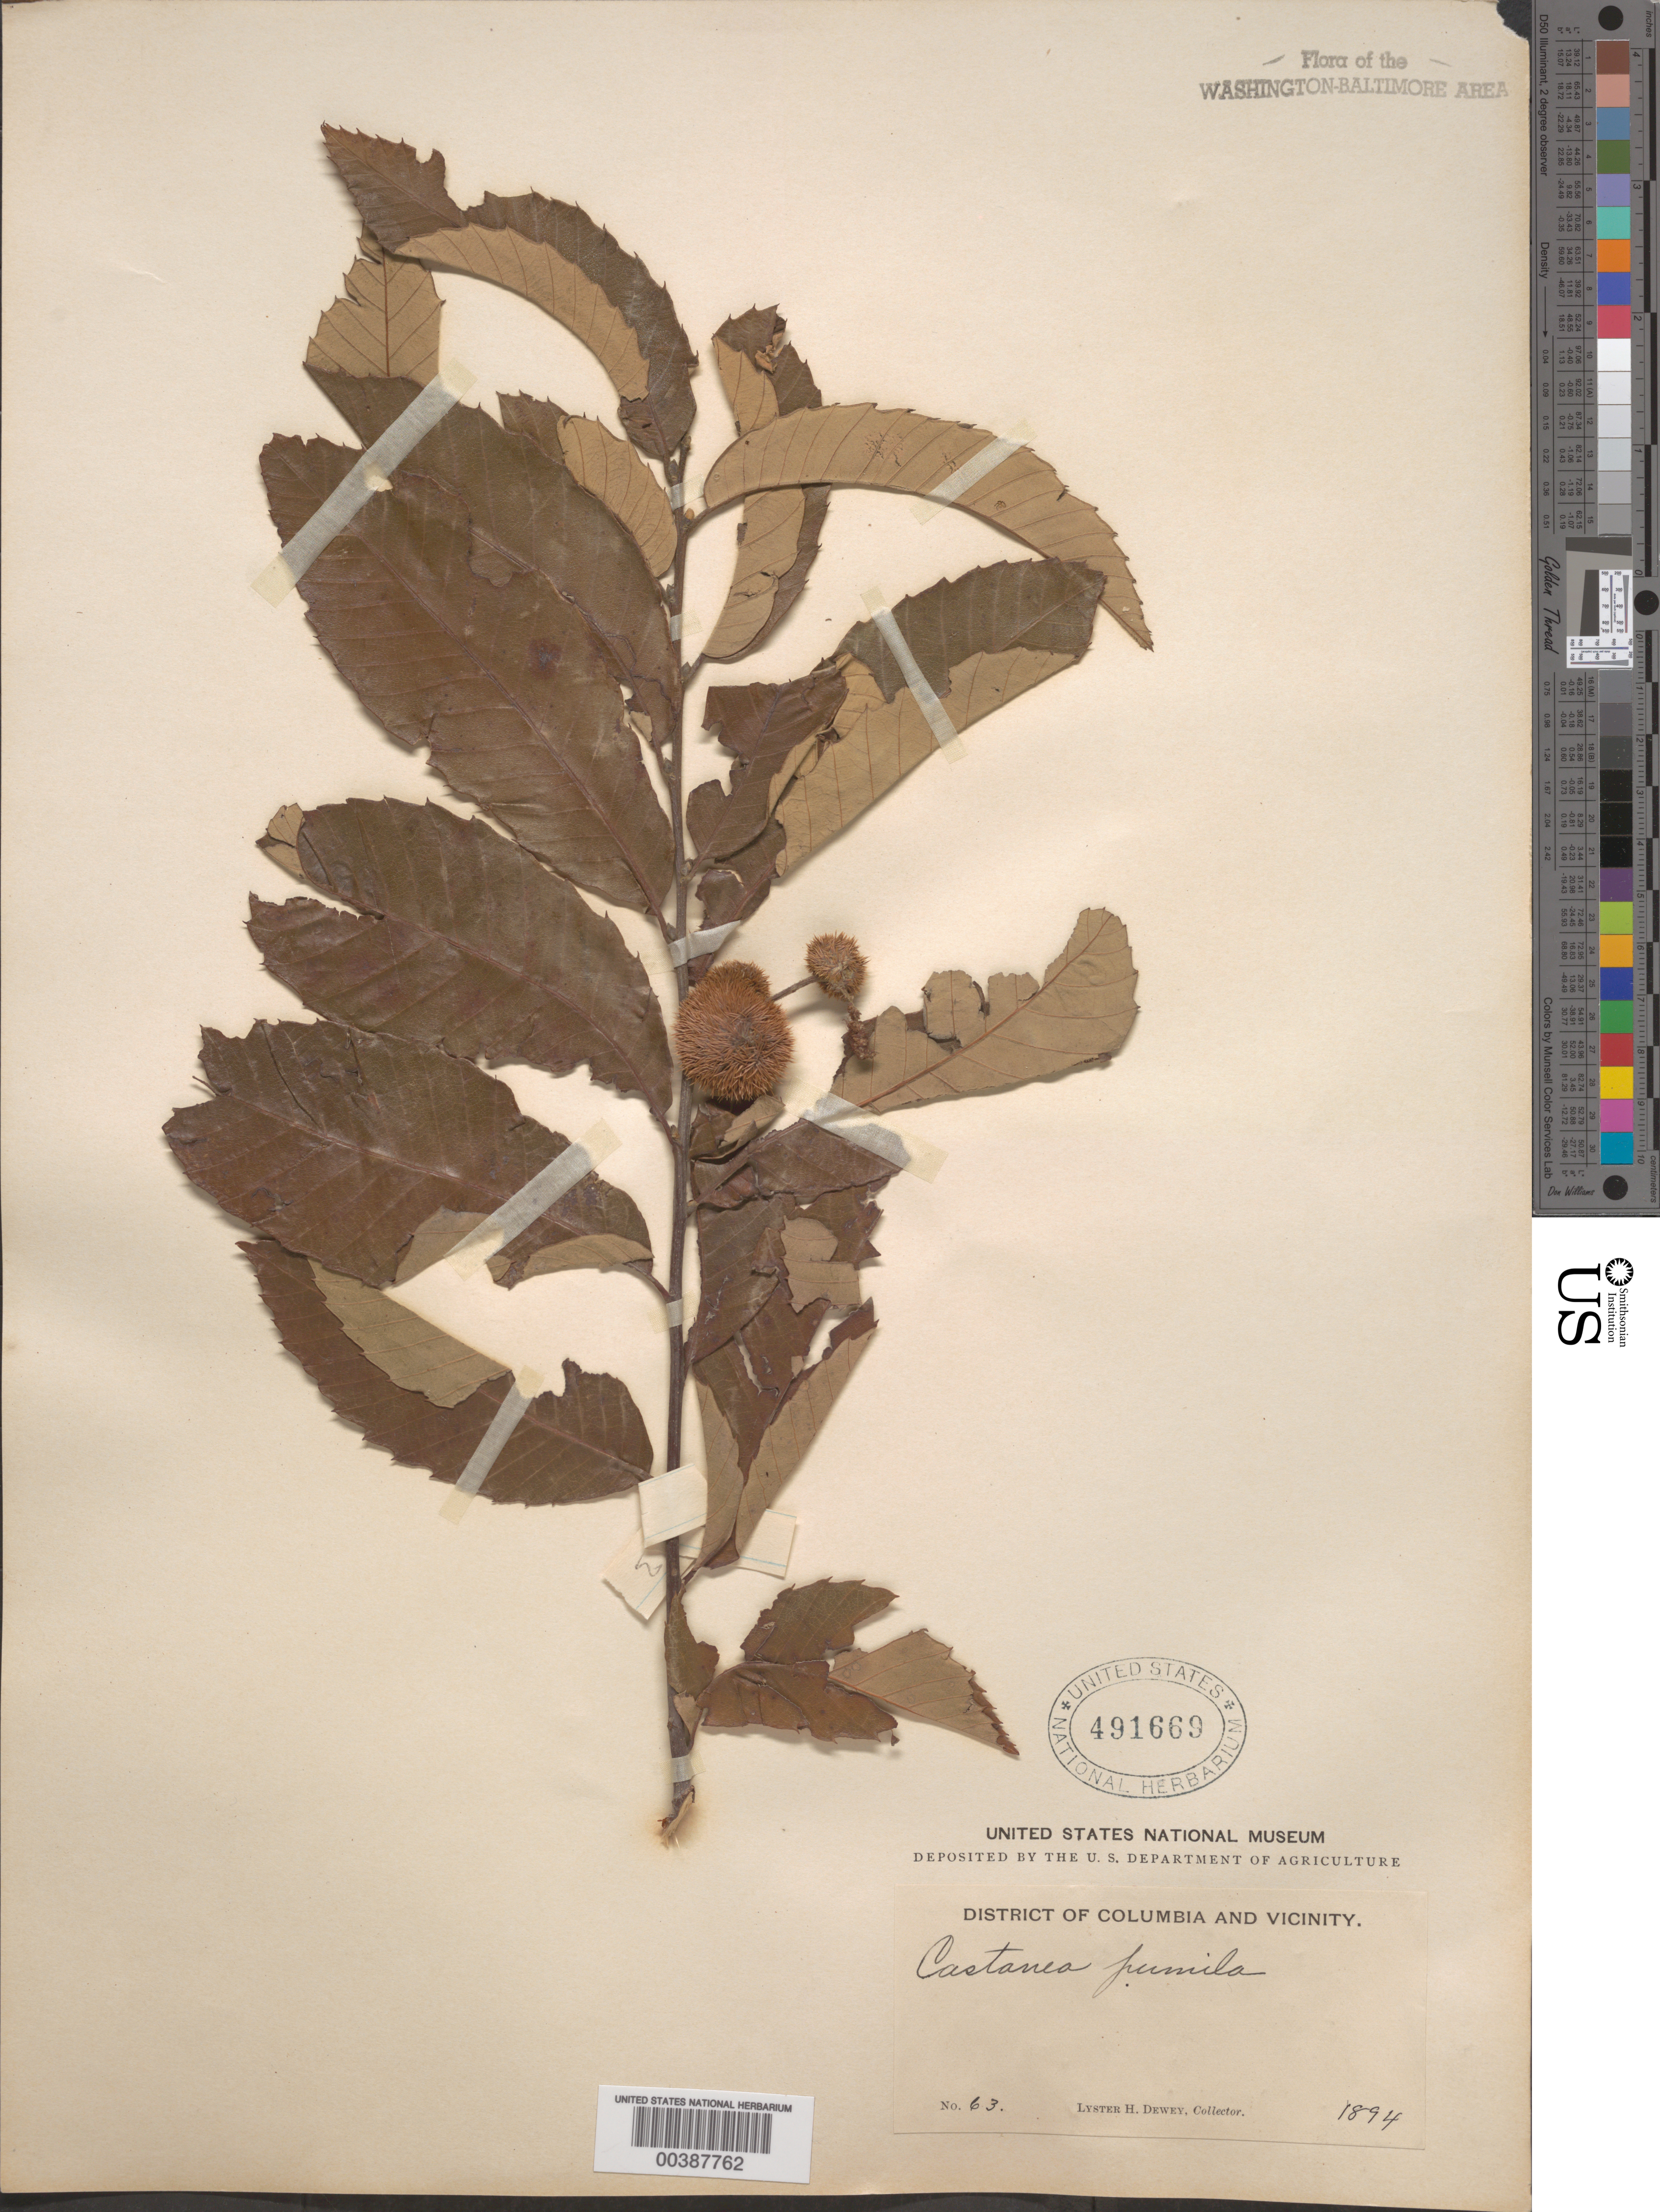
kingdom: Plantae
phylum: Tracheophyta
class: Magnoliopsida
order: Fagales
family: Fagaceae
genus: Castanea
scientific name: Castanea pumila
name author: (L.) Mill.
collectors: L. H. Dewey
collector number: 63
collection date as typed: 1894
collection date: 1894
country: United States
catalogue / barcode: US 491669